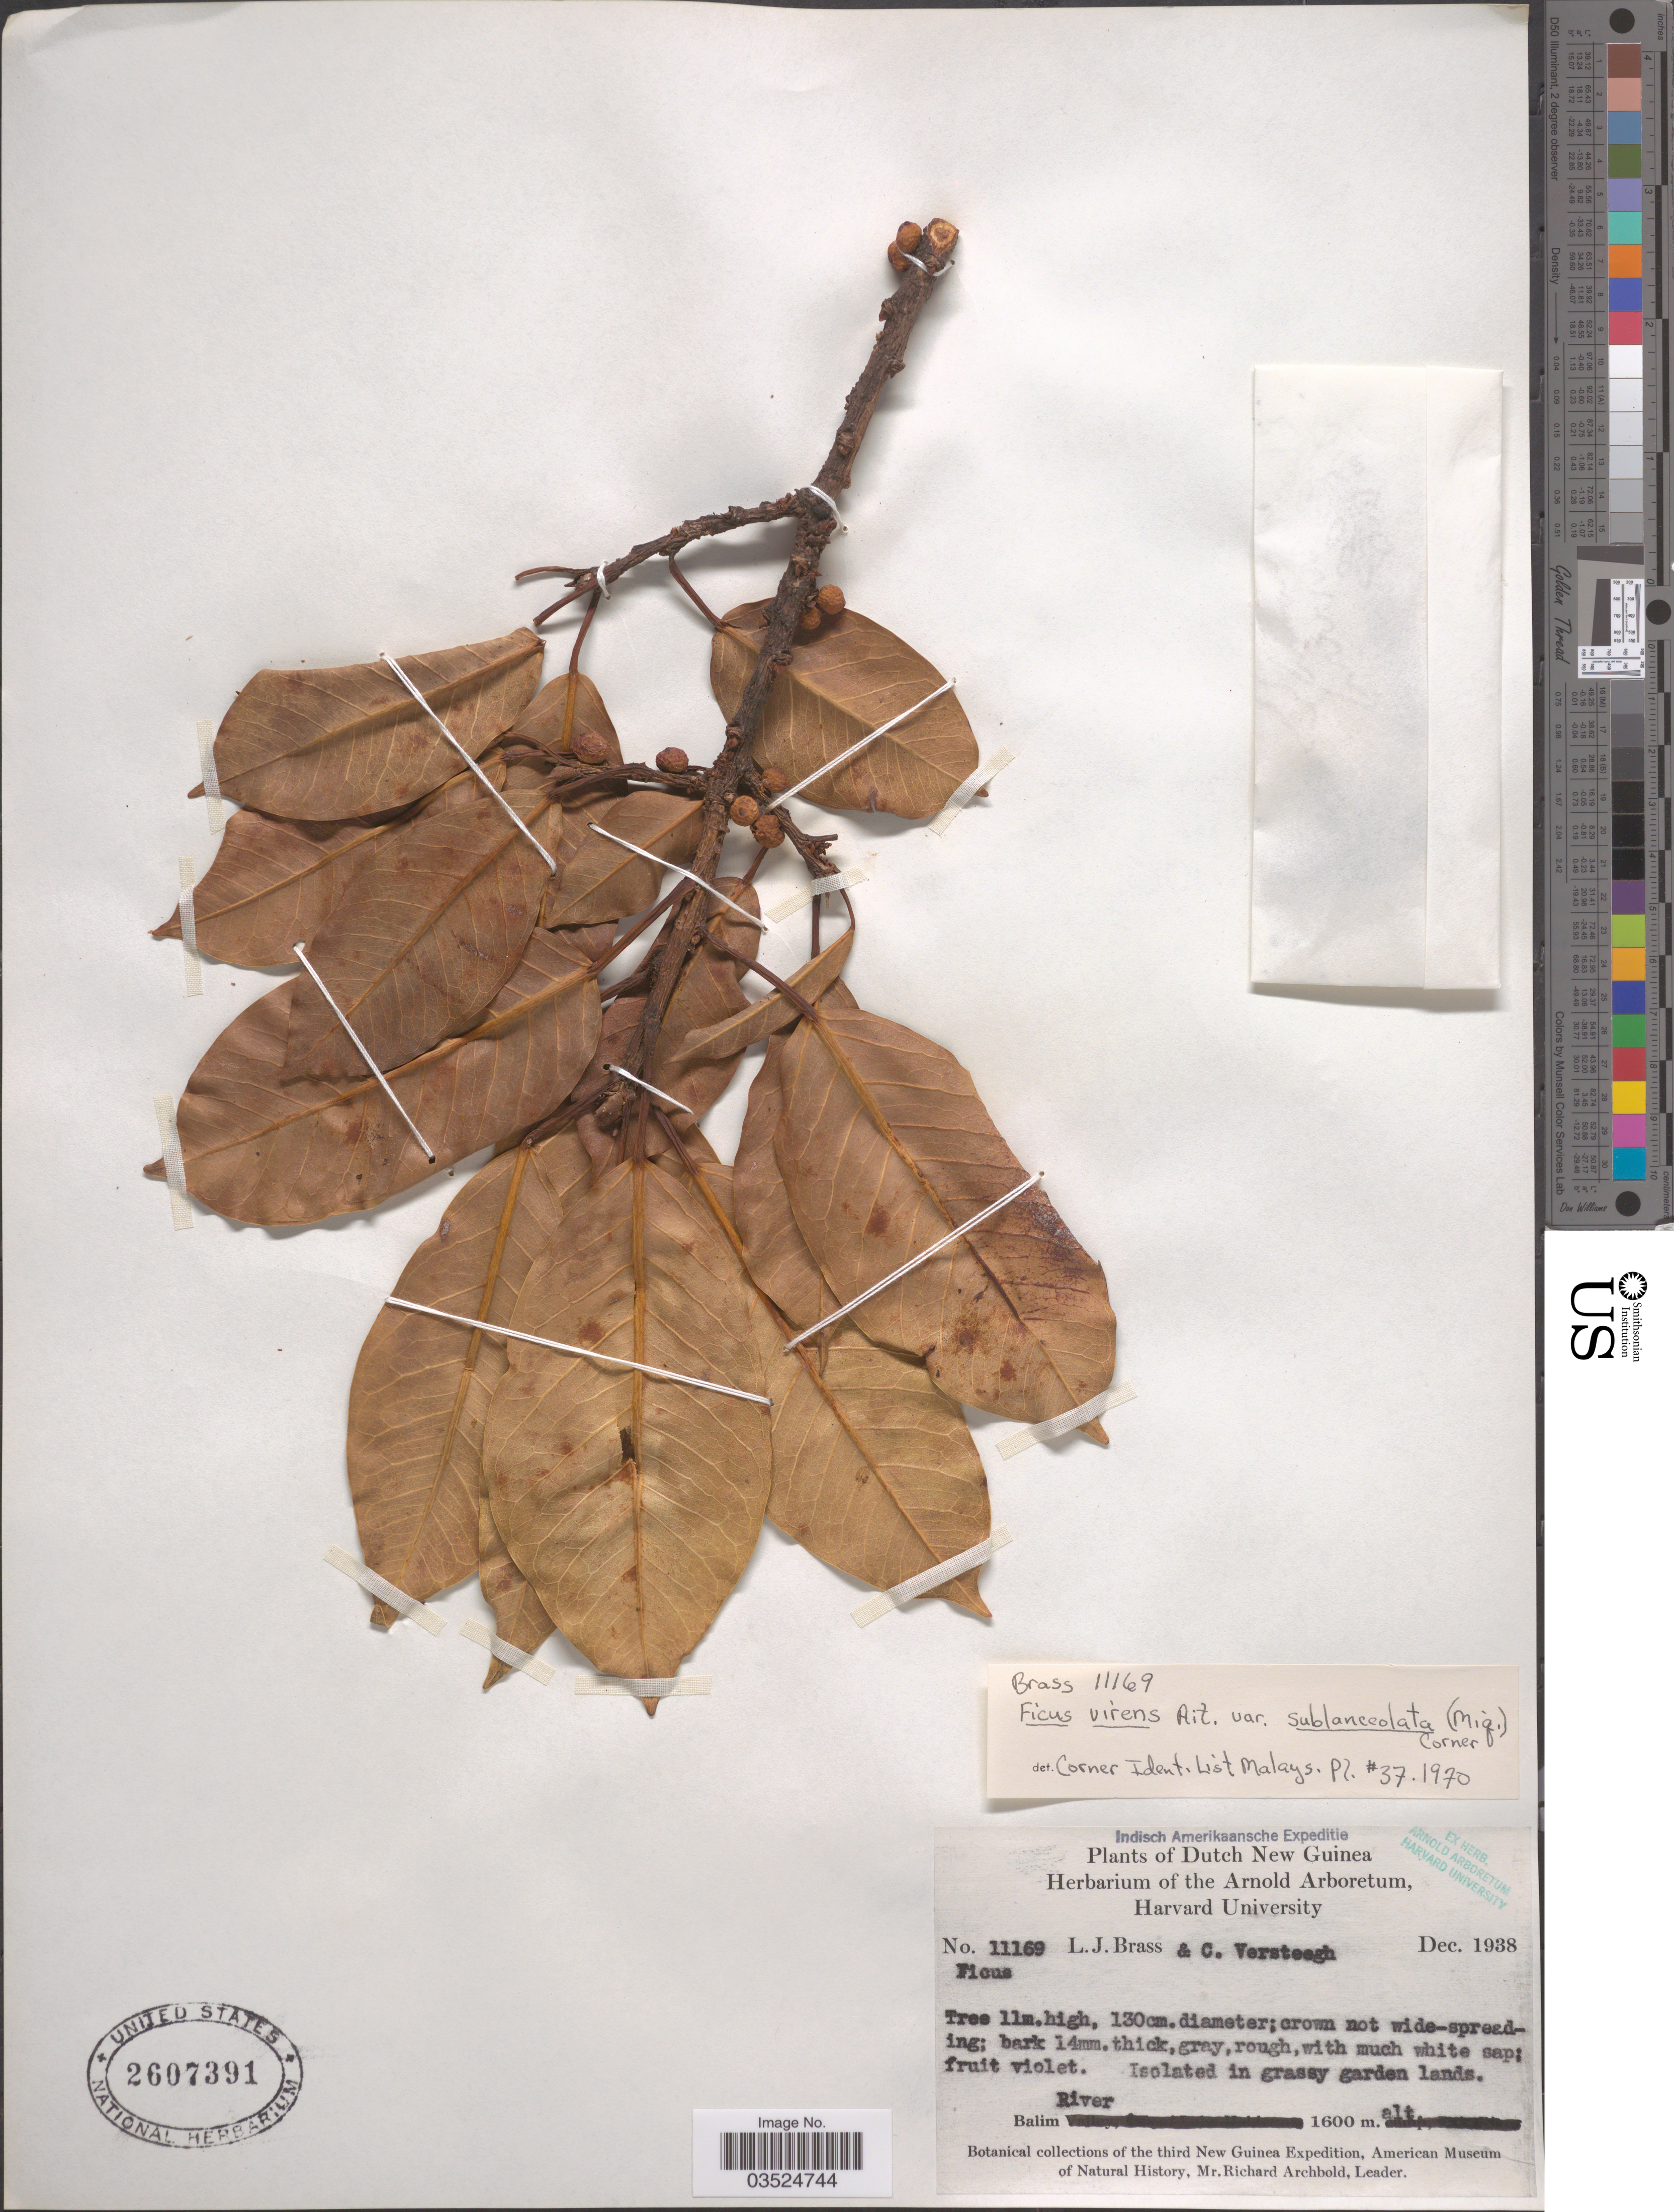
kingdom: Plantae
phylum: Tracheophyta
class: Magnoliopsida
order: Rosales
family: Moraceae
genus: Ficus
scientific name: Ficus virens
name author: Aiton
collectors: L. J. Brass & C. Versteegh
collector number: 11169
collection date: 1938-12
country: Indonesia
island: New Guinea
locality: Dutch New Guinea. Balim River.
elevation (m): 1600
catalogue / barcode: US 2607391